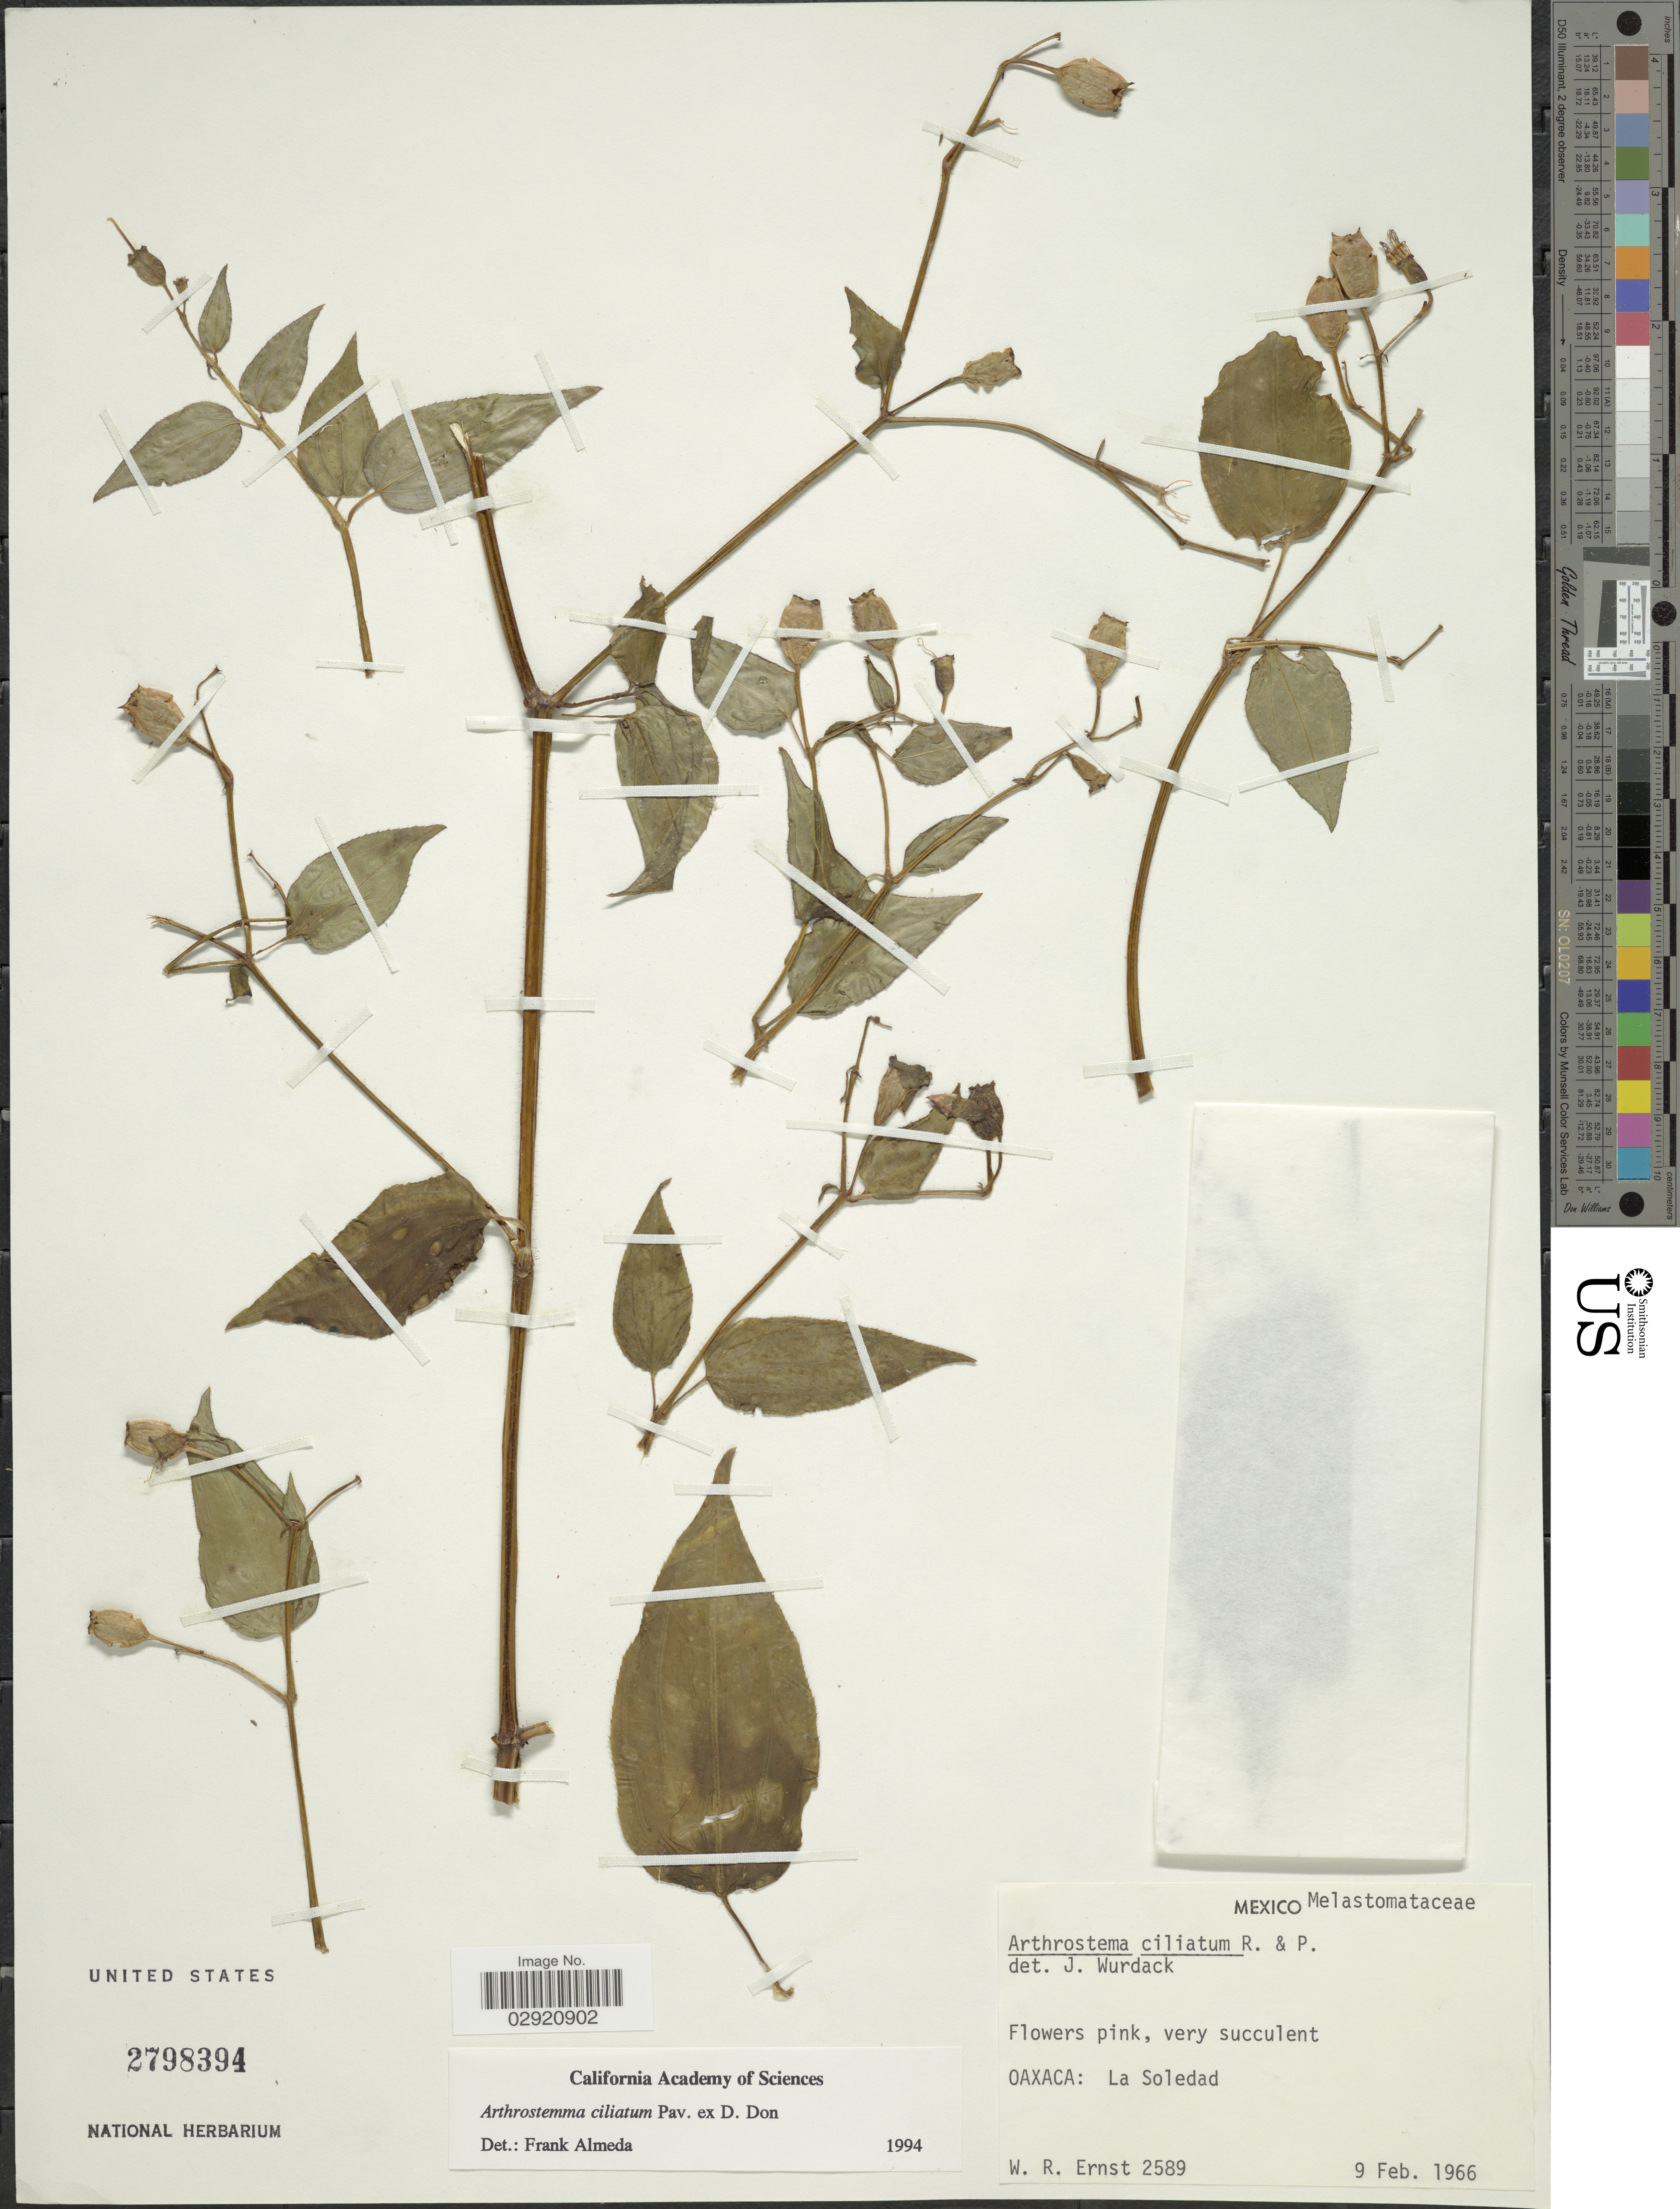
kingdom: Plantae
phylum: Tracheophyta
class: Magnoliopsida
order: Myrtales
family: Melastomataceae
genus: Arthrostemma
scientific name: Arthrostemma ciliatum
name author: Pav. ex D. Don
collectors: W. R. Ernst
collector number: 2589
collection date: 1966-02-09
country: Mexico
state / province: Oaxaca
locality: La Soledad.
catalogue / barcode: US 2798394